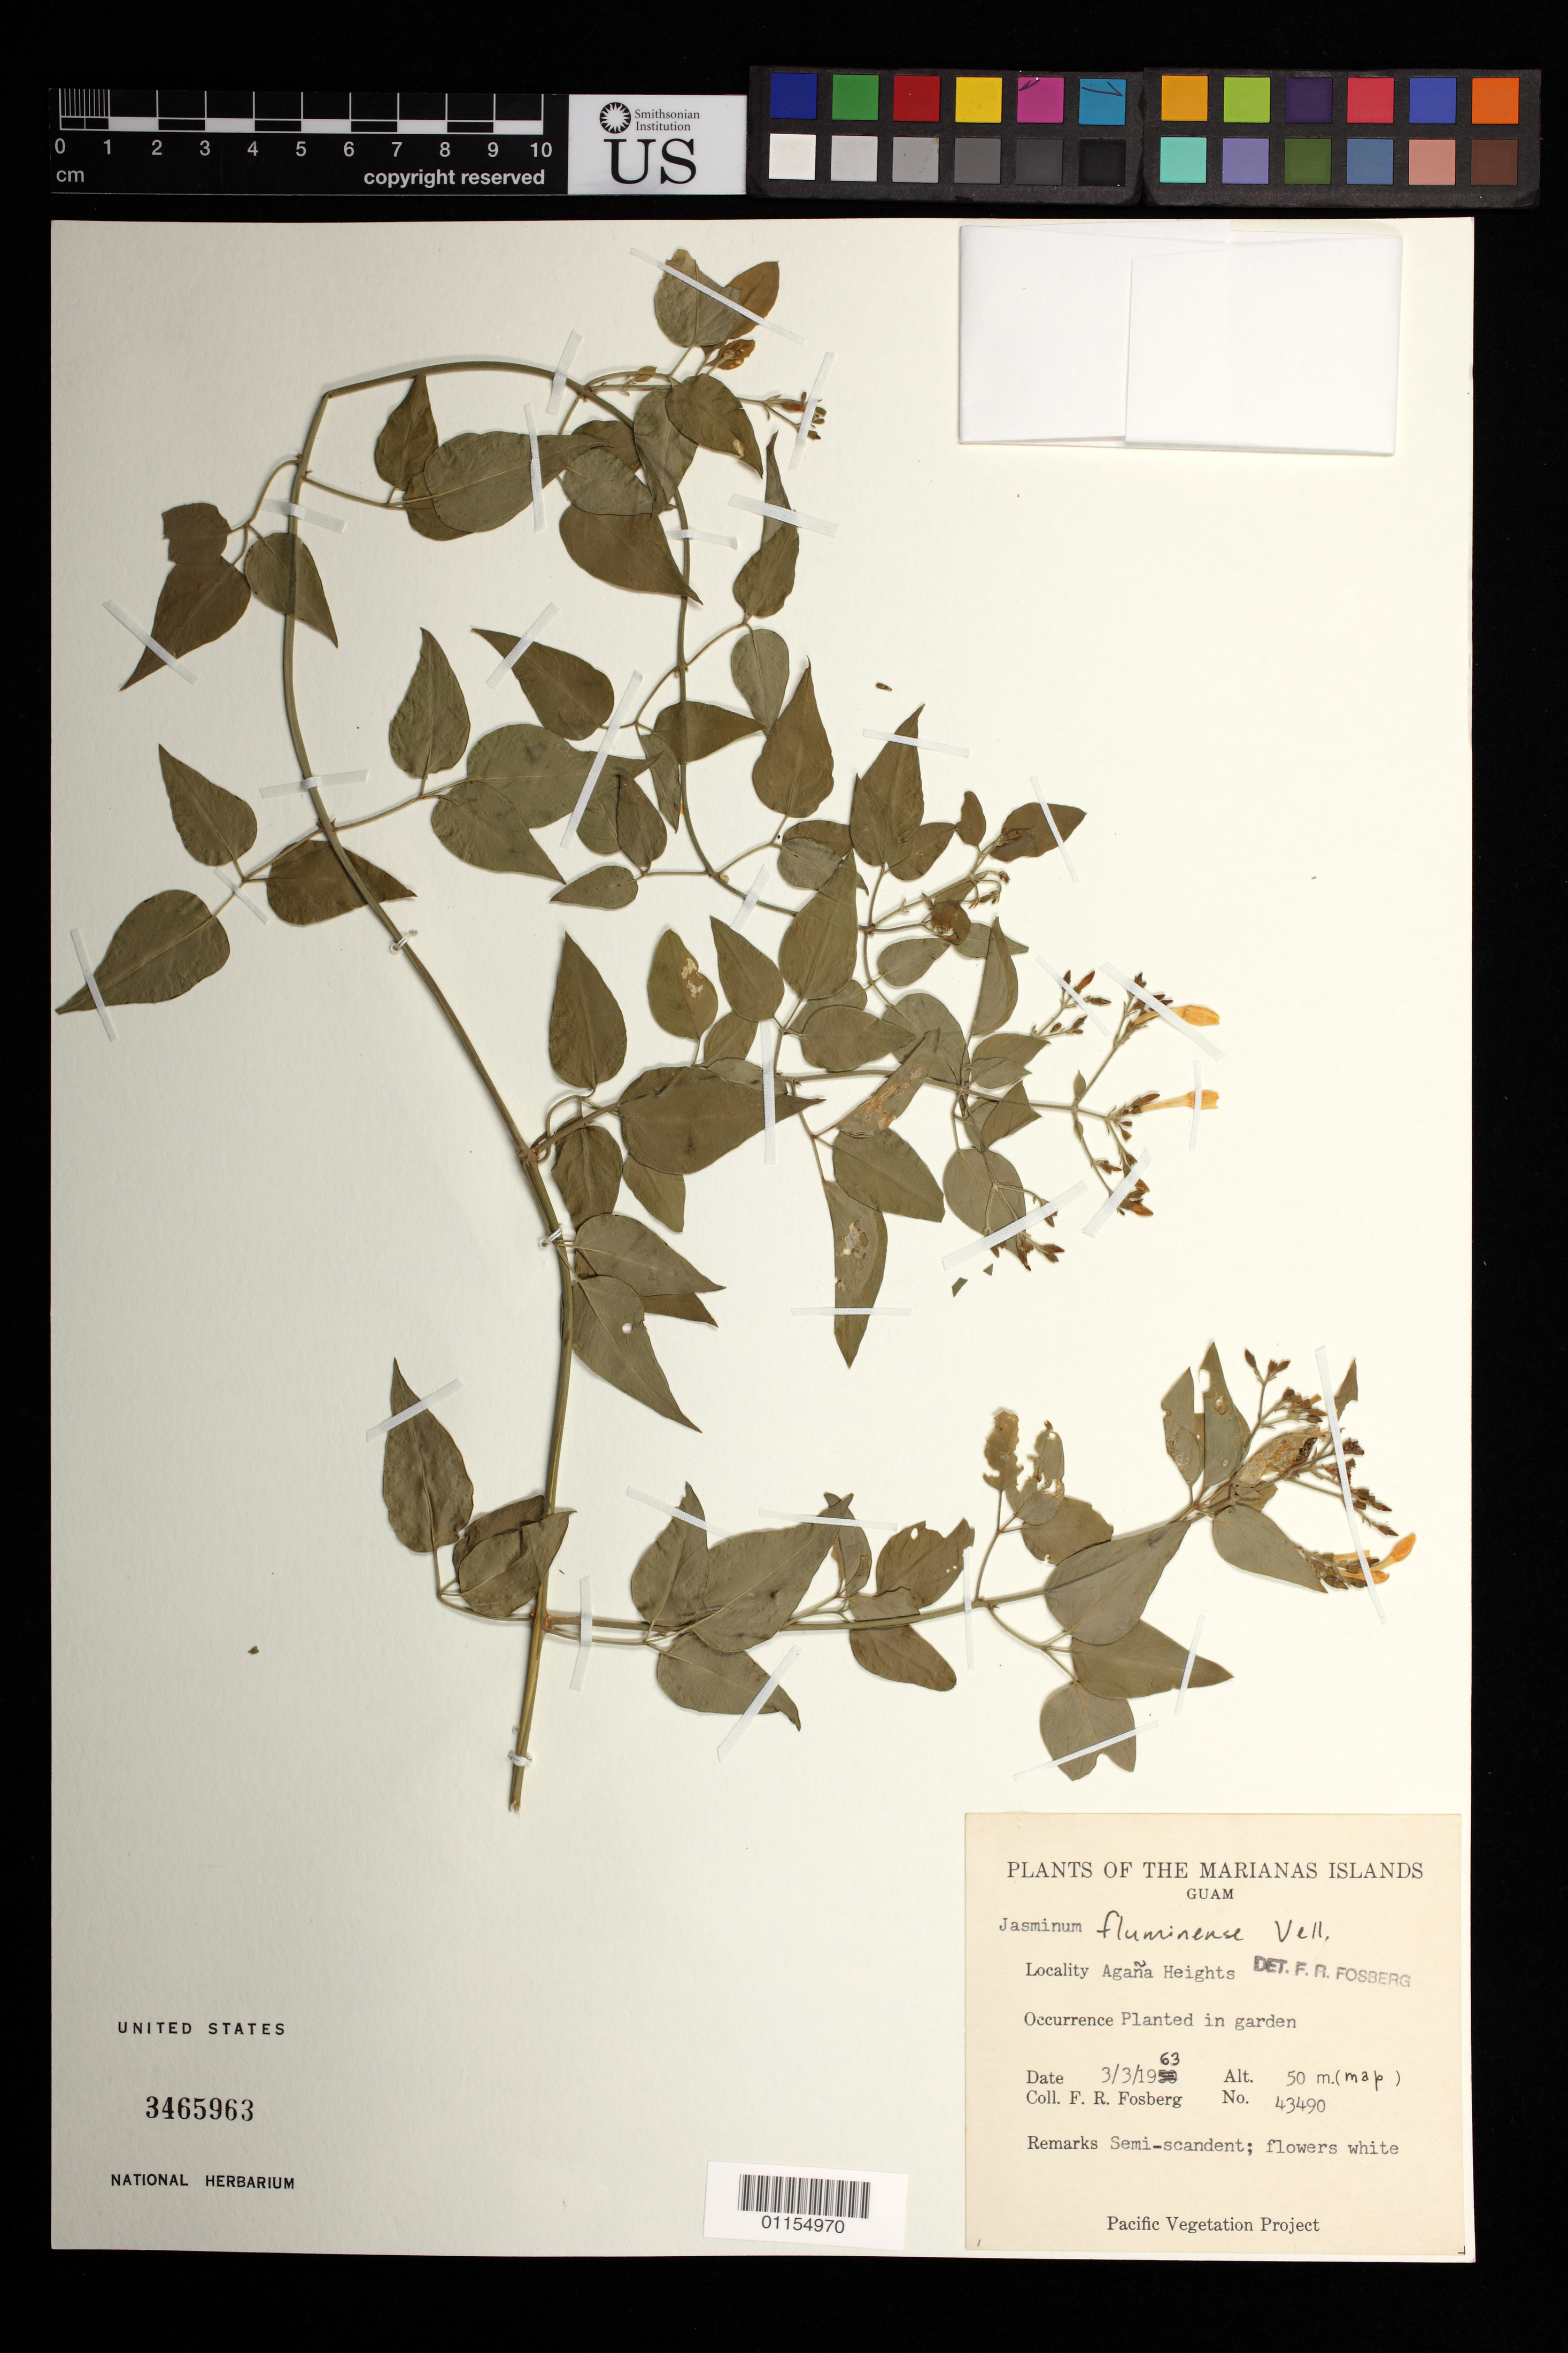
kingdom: Plantae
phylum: Tracheophyta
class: Magnoliopsida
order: Lamiales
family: Oleaceae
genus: Jasminum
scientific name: Jasminum fluminense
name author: Vell.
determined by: Fosberg, F. R.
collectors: F. R. Fosberg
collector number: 43490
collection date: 1963-03-03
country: Guam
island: Guam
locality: Agana Heights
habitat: Planted in garden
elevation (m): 50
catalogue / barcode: US 3465963